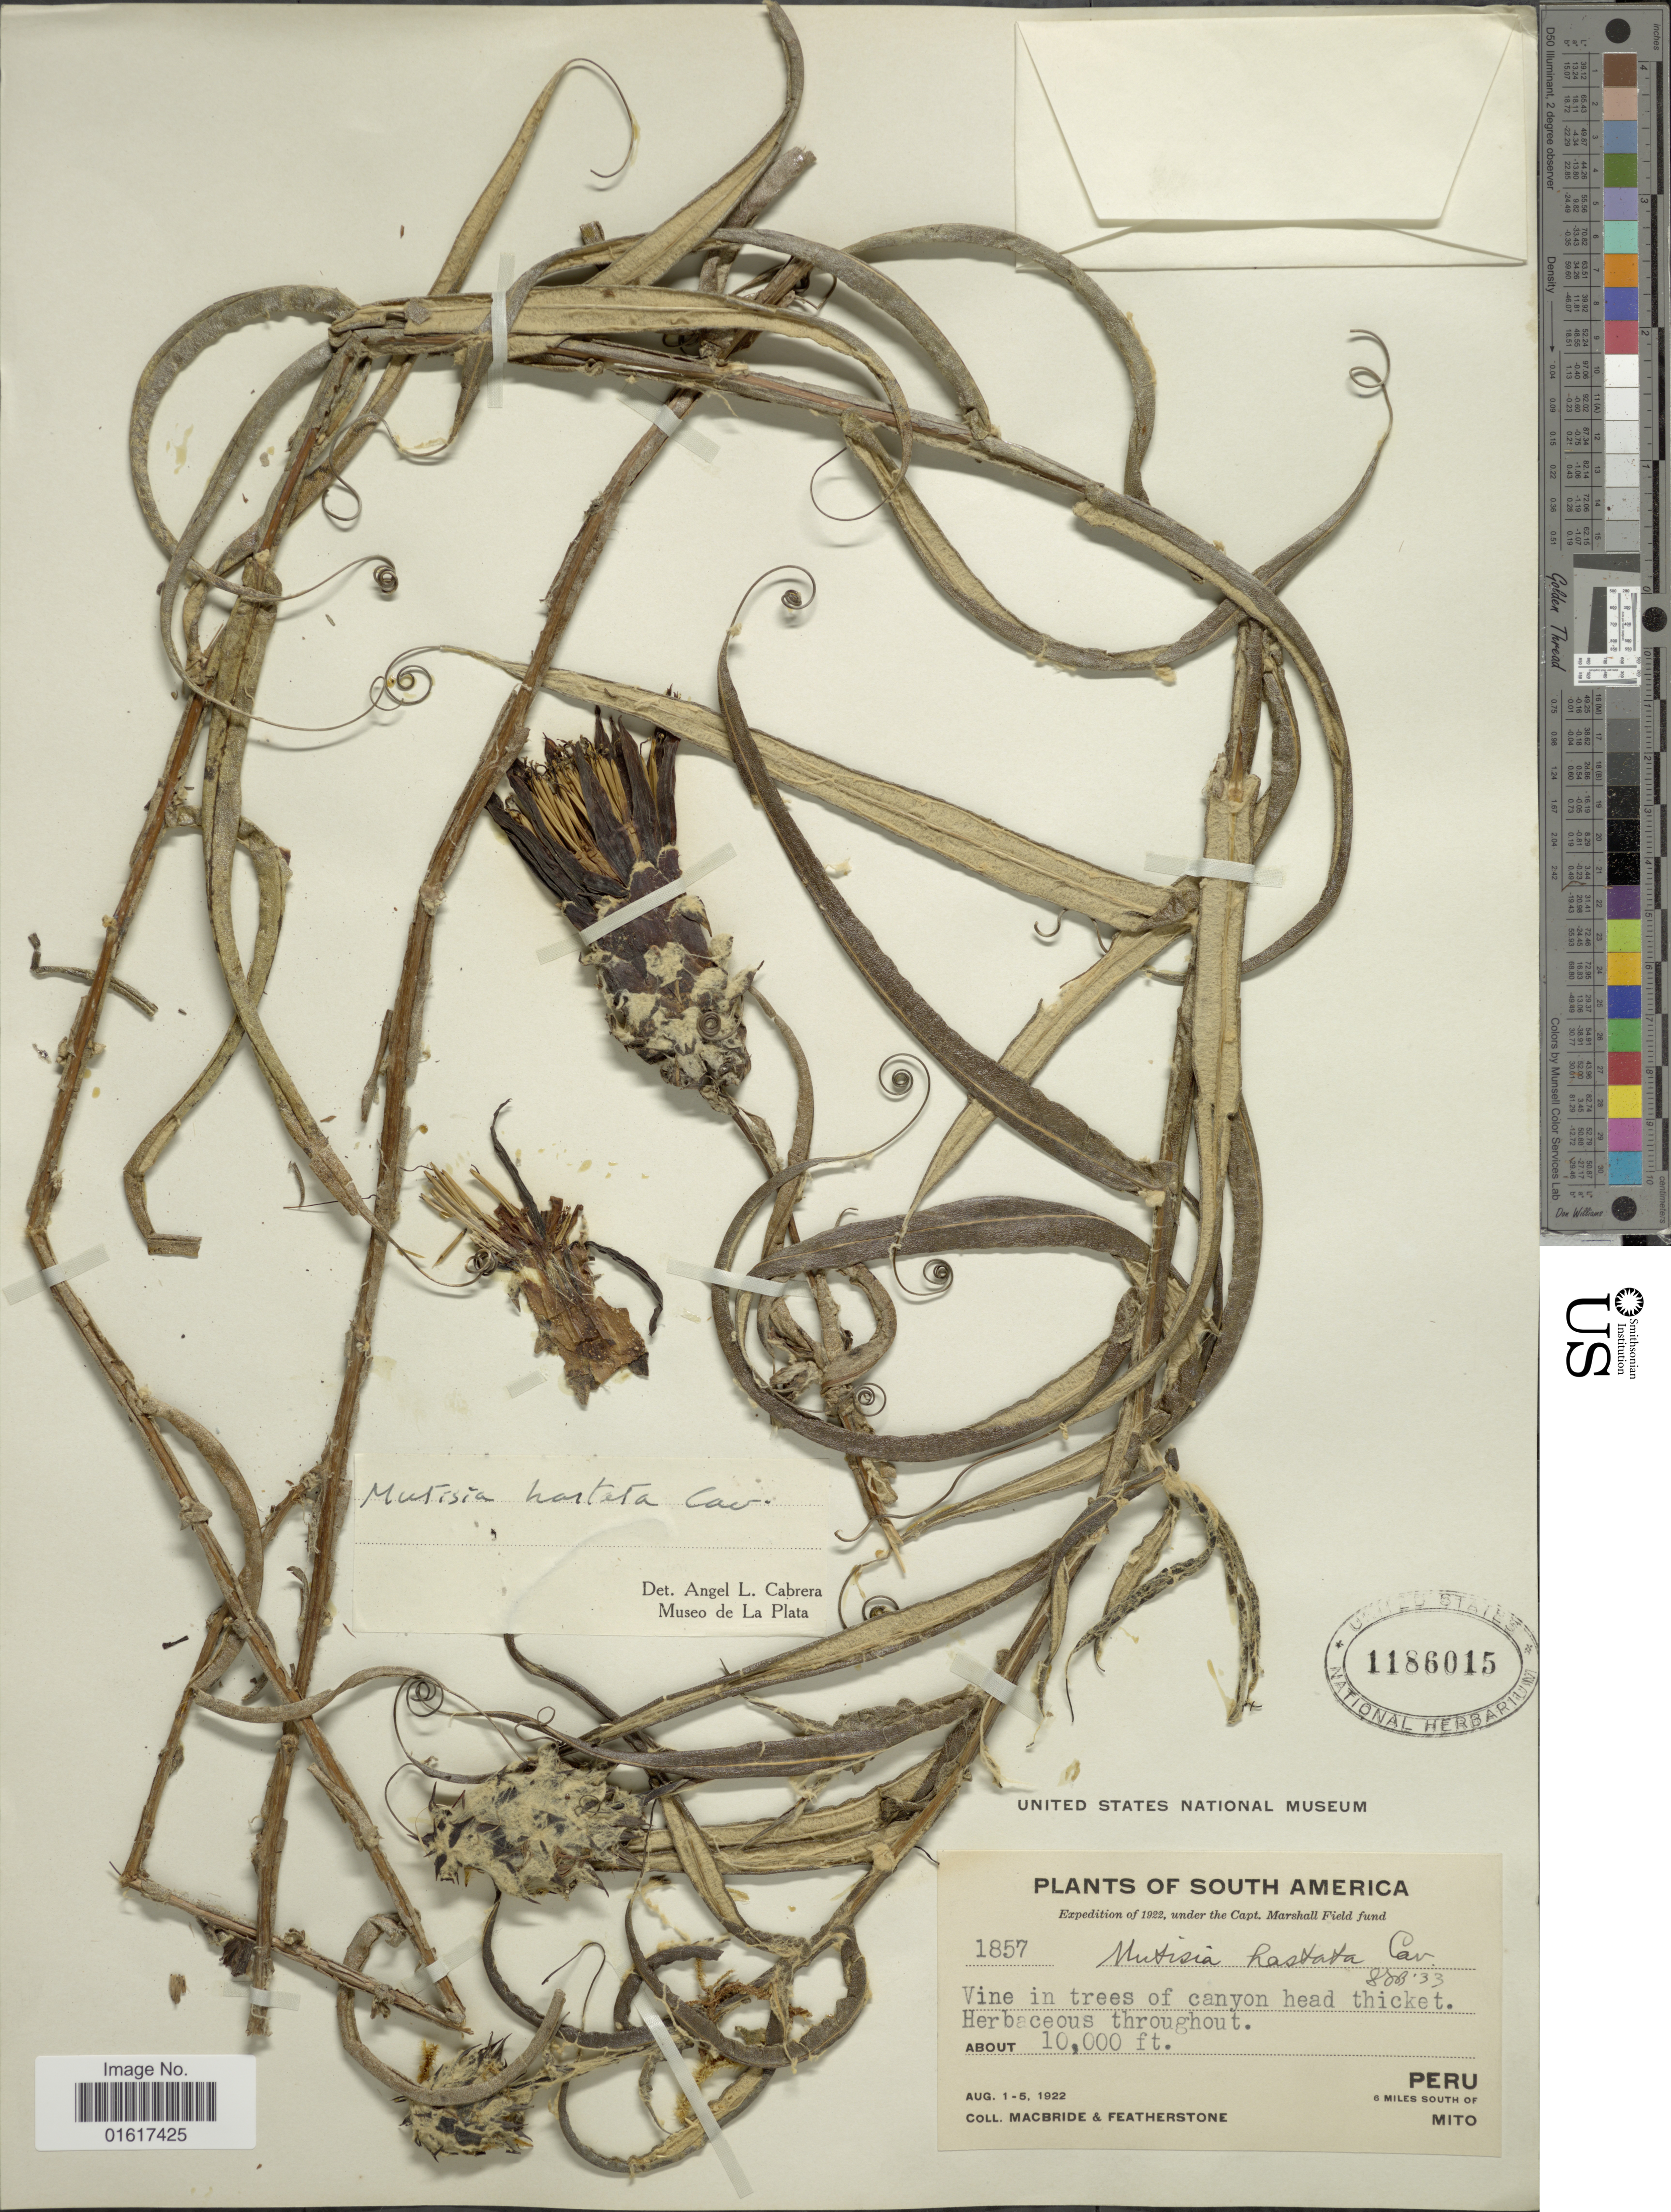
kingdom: Plantae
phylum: Tracheophyta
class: Magnoliopsida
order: Asterales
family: Asteraceae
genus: Mutisia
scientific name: Mutisia cochabambensis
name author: Hieron.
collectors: Macbride, -- & -. Featherstone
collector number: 1857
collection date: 1922-08-01/1922-08-05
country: Peru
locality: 6 miles S of Mito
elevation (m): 3048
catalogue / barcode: US 1186015